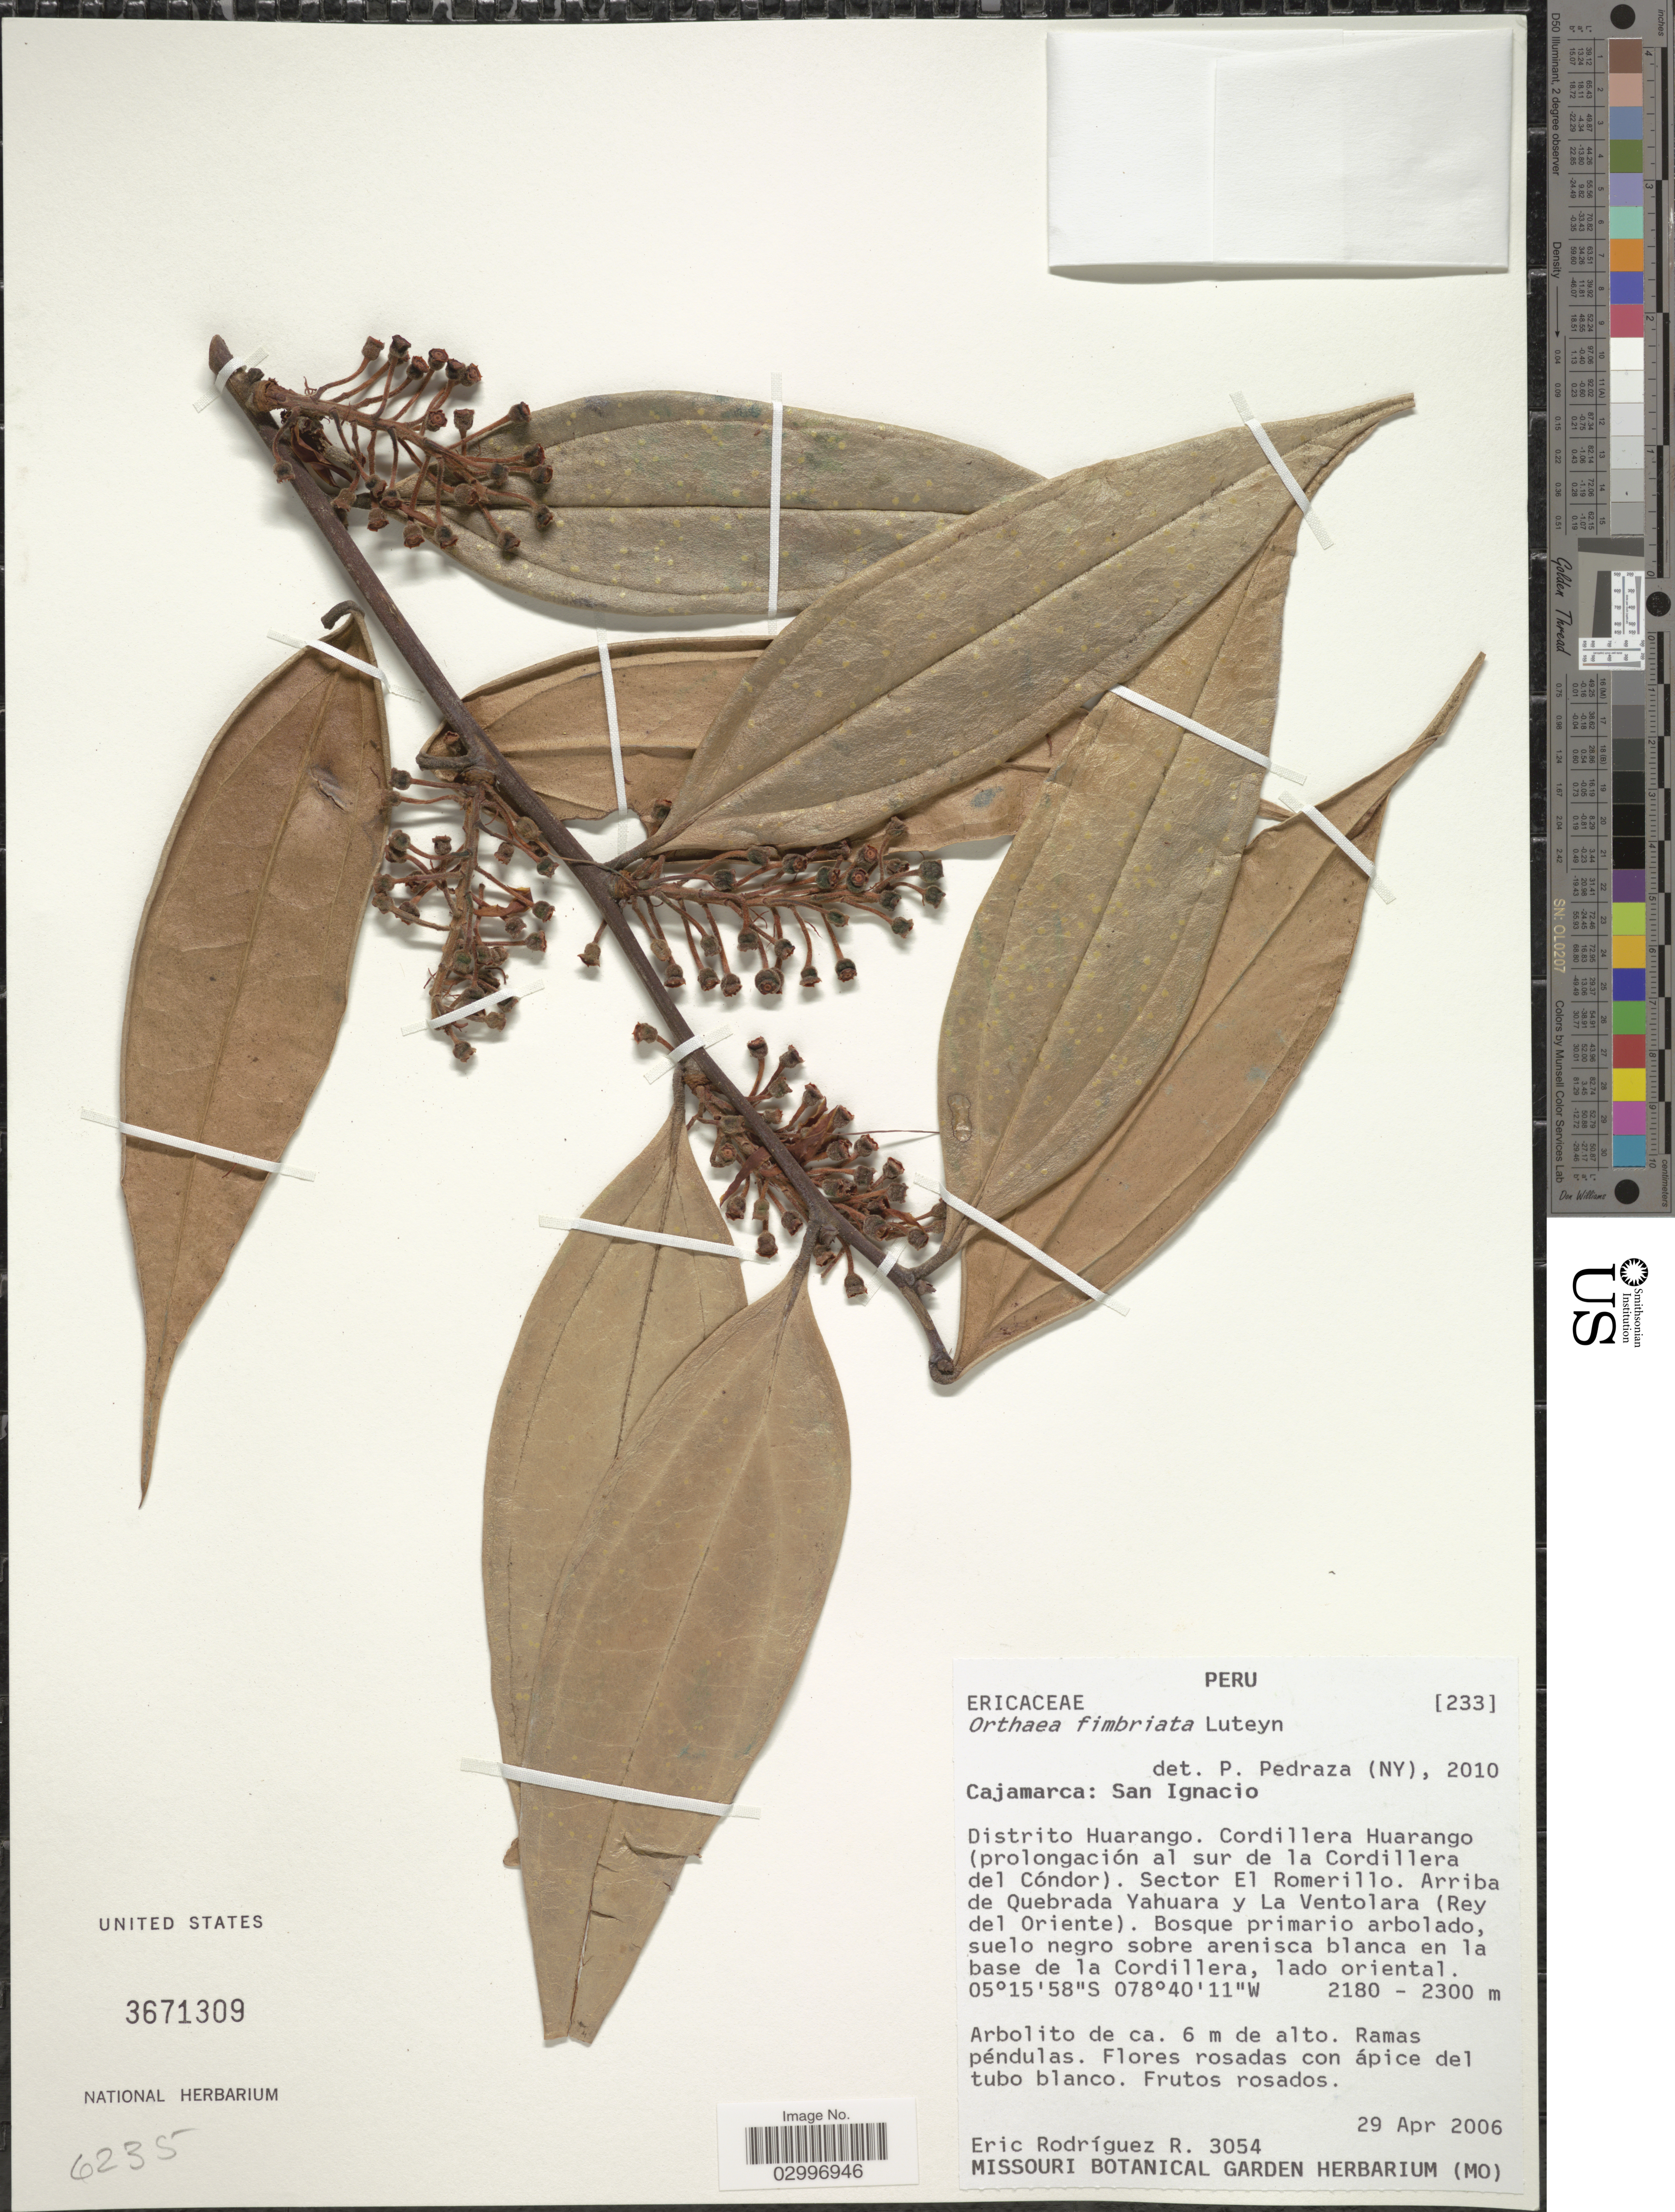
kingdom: Plantae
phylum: Tracheophyta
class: Magnoliopsida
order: Ericales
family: Ericaceae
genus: Orthaea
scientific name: Orthaea fimbriata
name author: Luteyn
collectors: E. F. Rodrignez R.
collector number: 3054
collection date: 2006-04-29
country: Peru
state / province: Cajamarca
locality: San Ignacio. Distrito Huarango. Cordillera Huarango (prolongación al sur de la Cordillera del Cóndor). Sector El Romerillo. Arriba de Quebrada Yahuara y La Ventolara (Rey del Oriente).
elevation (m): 2180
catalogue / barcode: US 3671309